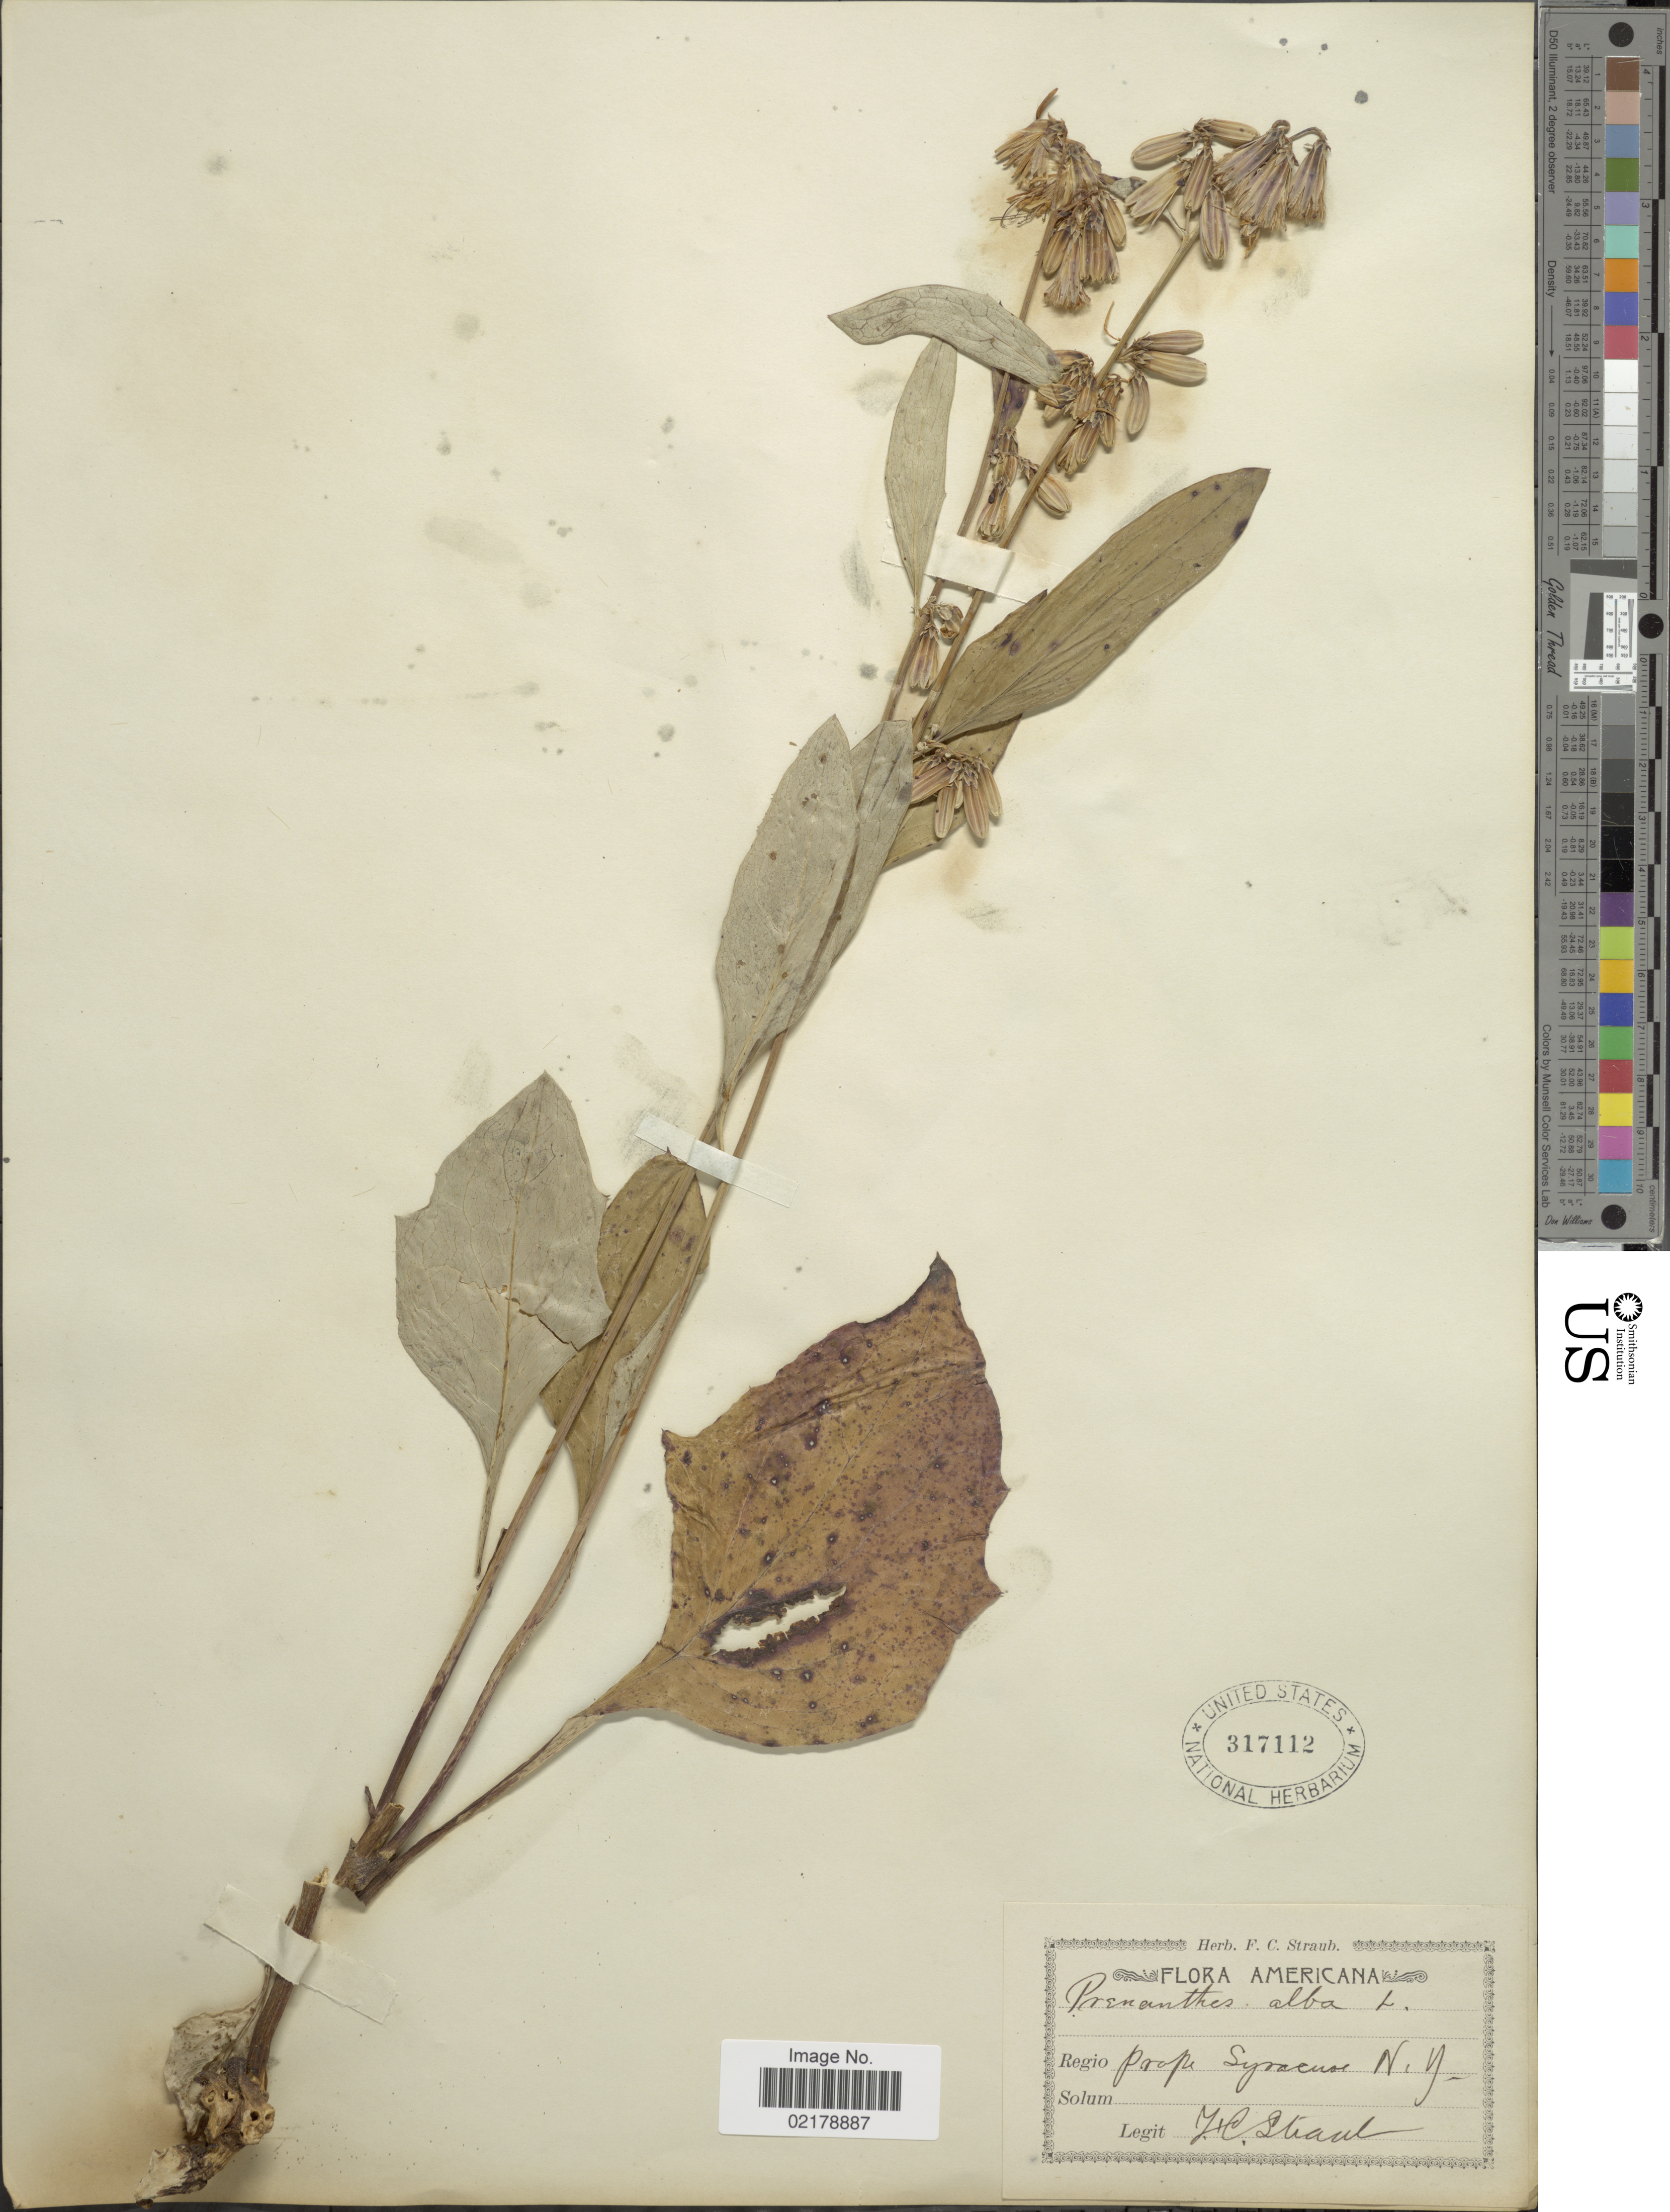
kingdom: Plantae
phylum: Tracheophyta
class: Magnoliopsida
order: Asterales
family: Asteraceae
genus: Nabalus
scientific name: Nabalus albus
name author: (L.) Hook.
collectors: J. Straub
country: United States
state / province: New York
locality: Prope Syracuse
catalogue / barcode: US 317112